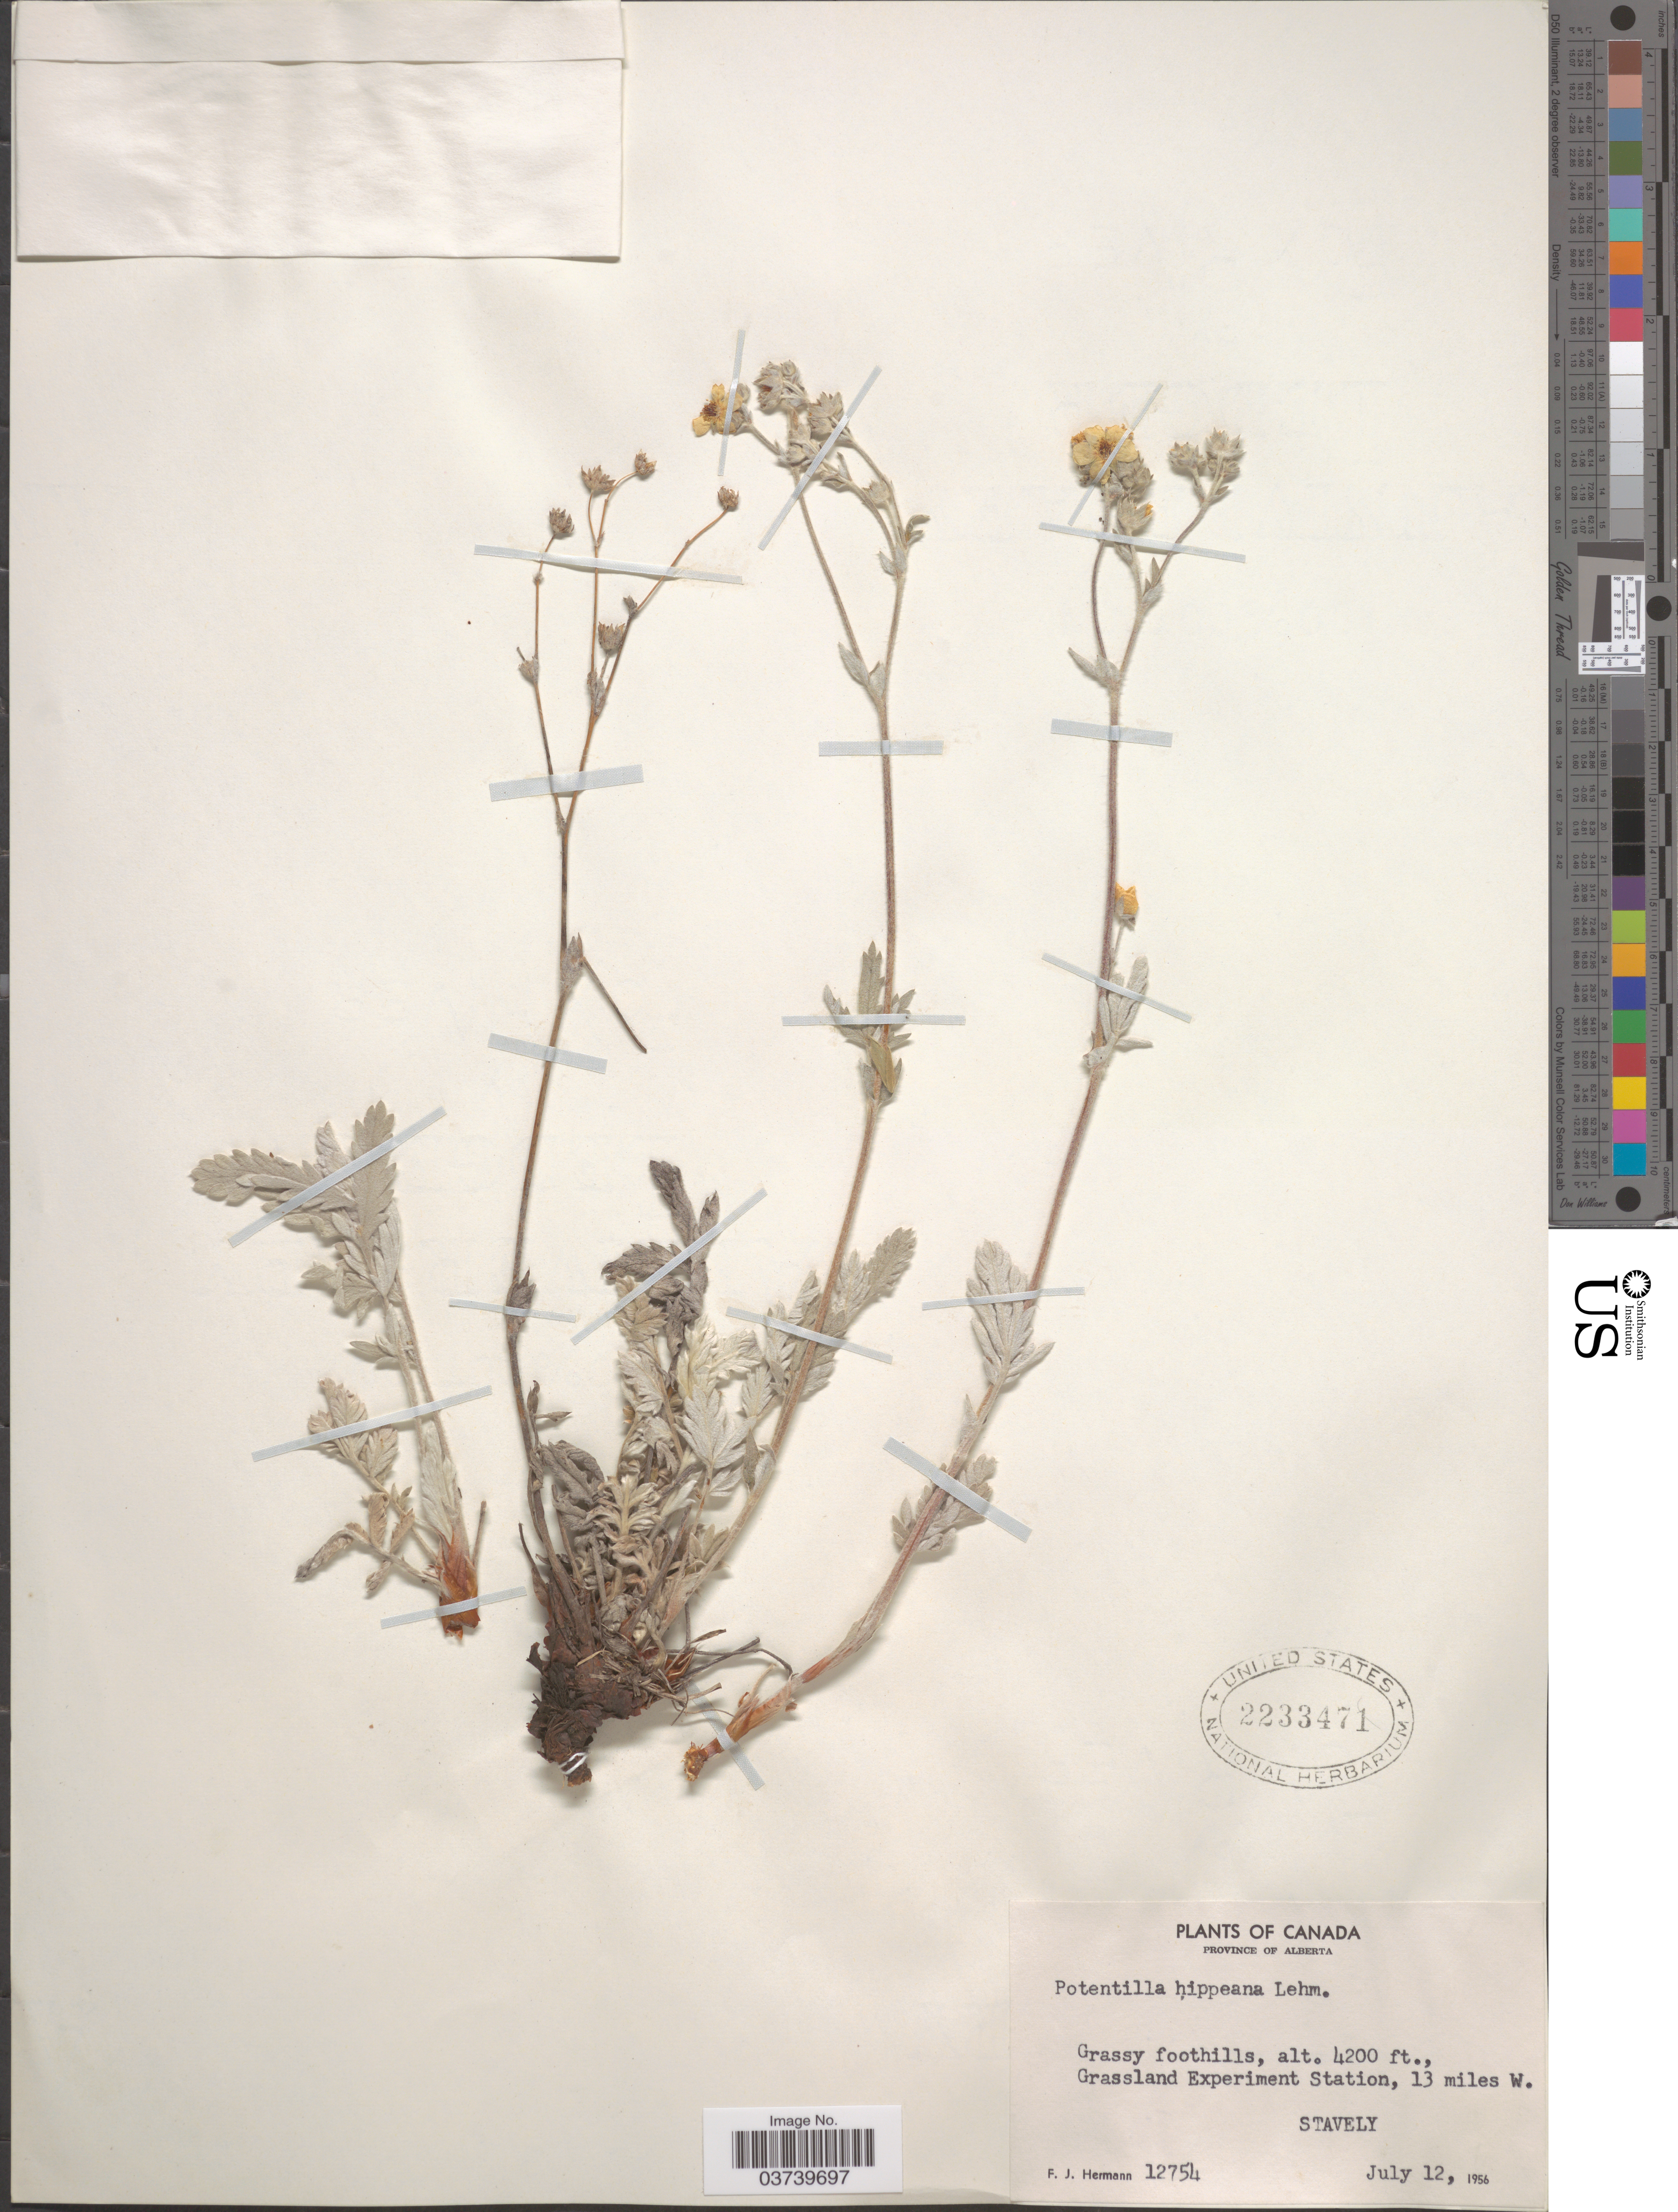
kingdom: Plantae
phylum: Tracheophyta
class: Magnoliopsida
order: Rosales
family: Rosaceae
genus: Potentilla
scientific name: Potentilla hippiana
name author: Lehm.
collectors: F. J. Hermann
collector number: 12754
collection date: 1956-07-12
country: Canada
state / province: Alberta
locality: Grassy foothills, Grassland Experiment Station, 13 miles W. Stavely.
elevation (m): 1280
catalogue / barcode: US 2233471